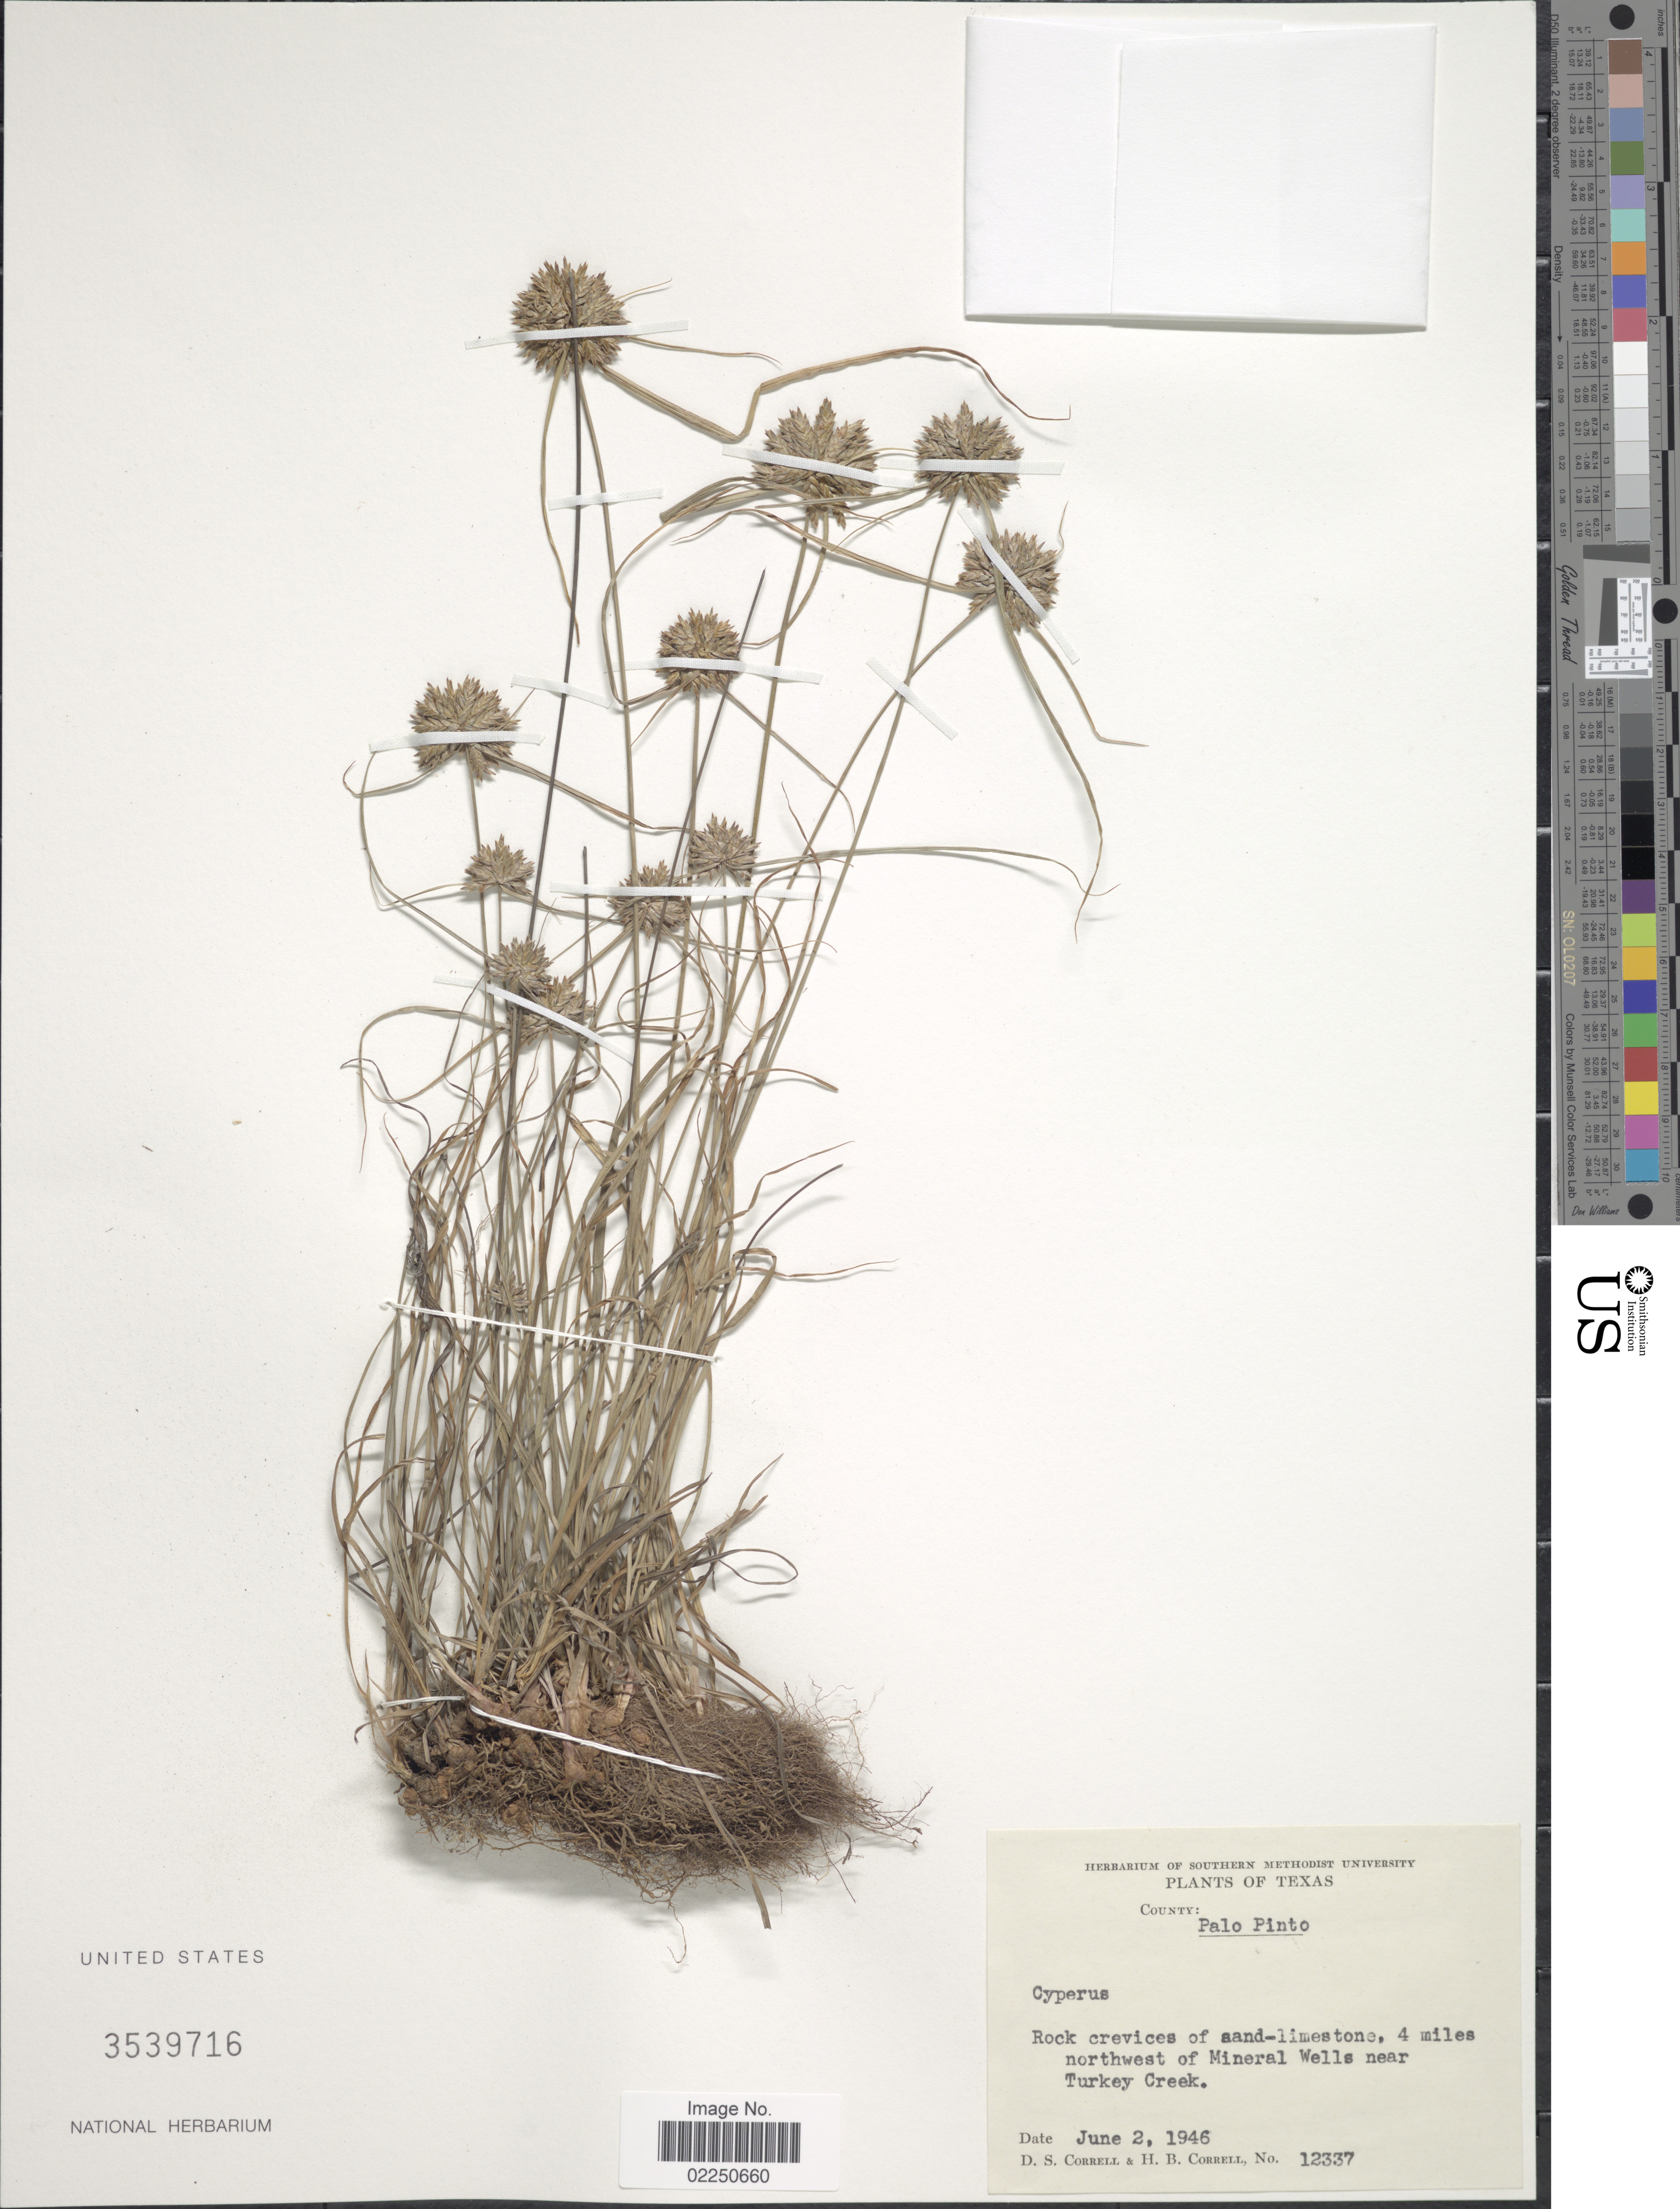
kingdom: Plantae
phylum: Tracheophyta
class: Liliopsida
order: Poales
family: Cyperaceae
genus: Cyperus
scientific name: Cyperus lupulinus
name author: (Spreng.) Marcks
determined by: Turner, B. L.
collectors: D. S. Correll & H. Correll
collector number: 12337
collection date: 1946-06-02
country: United States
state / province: Texas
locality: County: Palo Pinto. 4 miles northwest of Mineral Wells near Turkey Creek.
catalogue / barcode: US 3539716